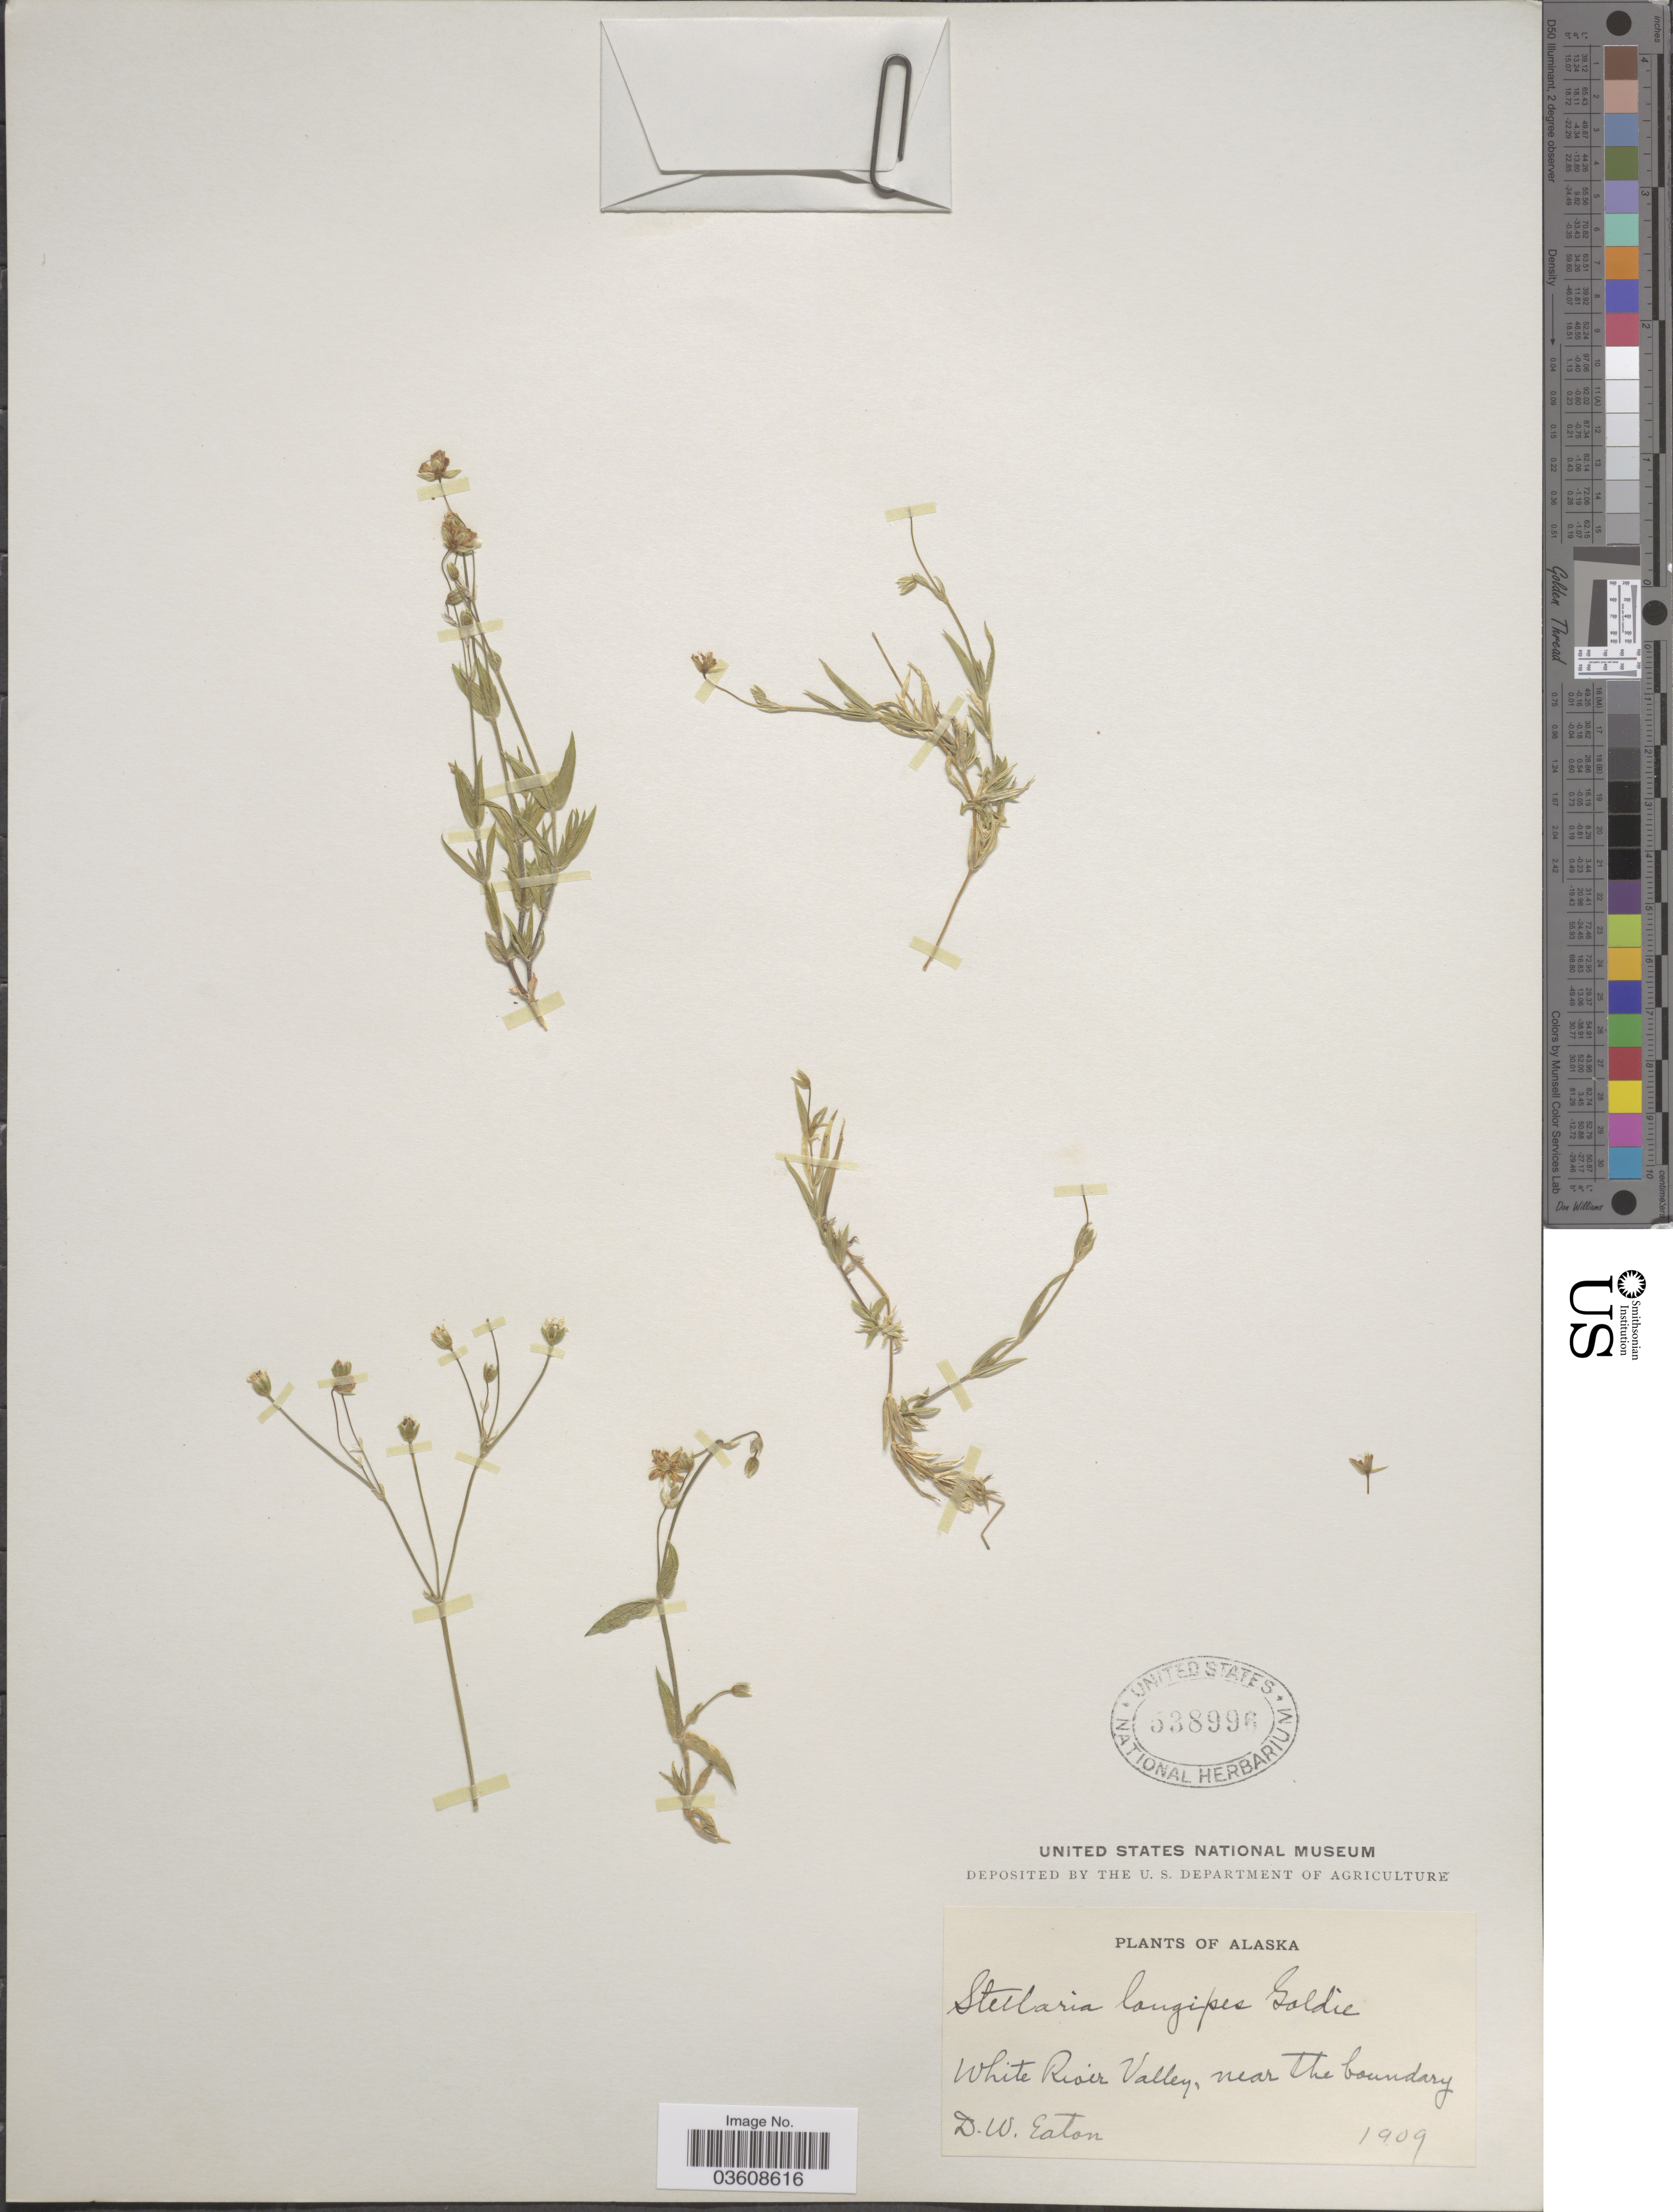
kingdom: Plantae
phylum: Tracheophyta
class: Magnoliopsida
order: Caryophyllales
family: Caryophyllaceae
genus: Stellaria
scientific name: Stellaria longipes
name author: Goldie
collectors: D. Eaton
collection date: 1909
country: United States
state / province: Alaska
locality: White River Valley, near the boundary.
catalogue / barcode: US 538996